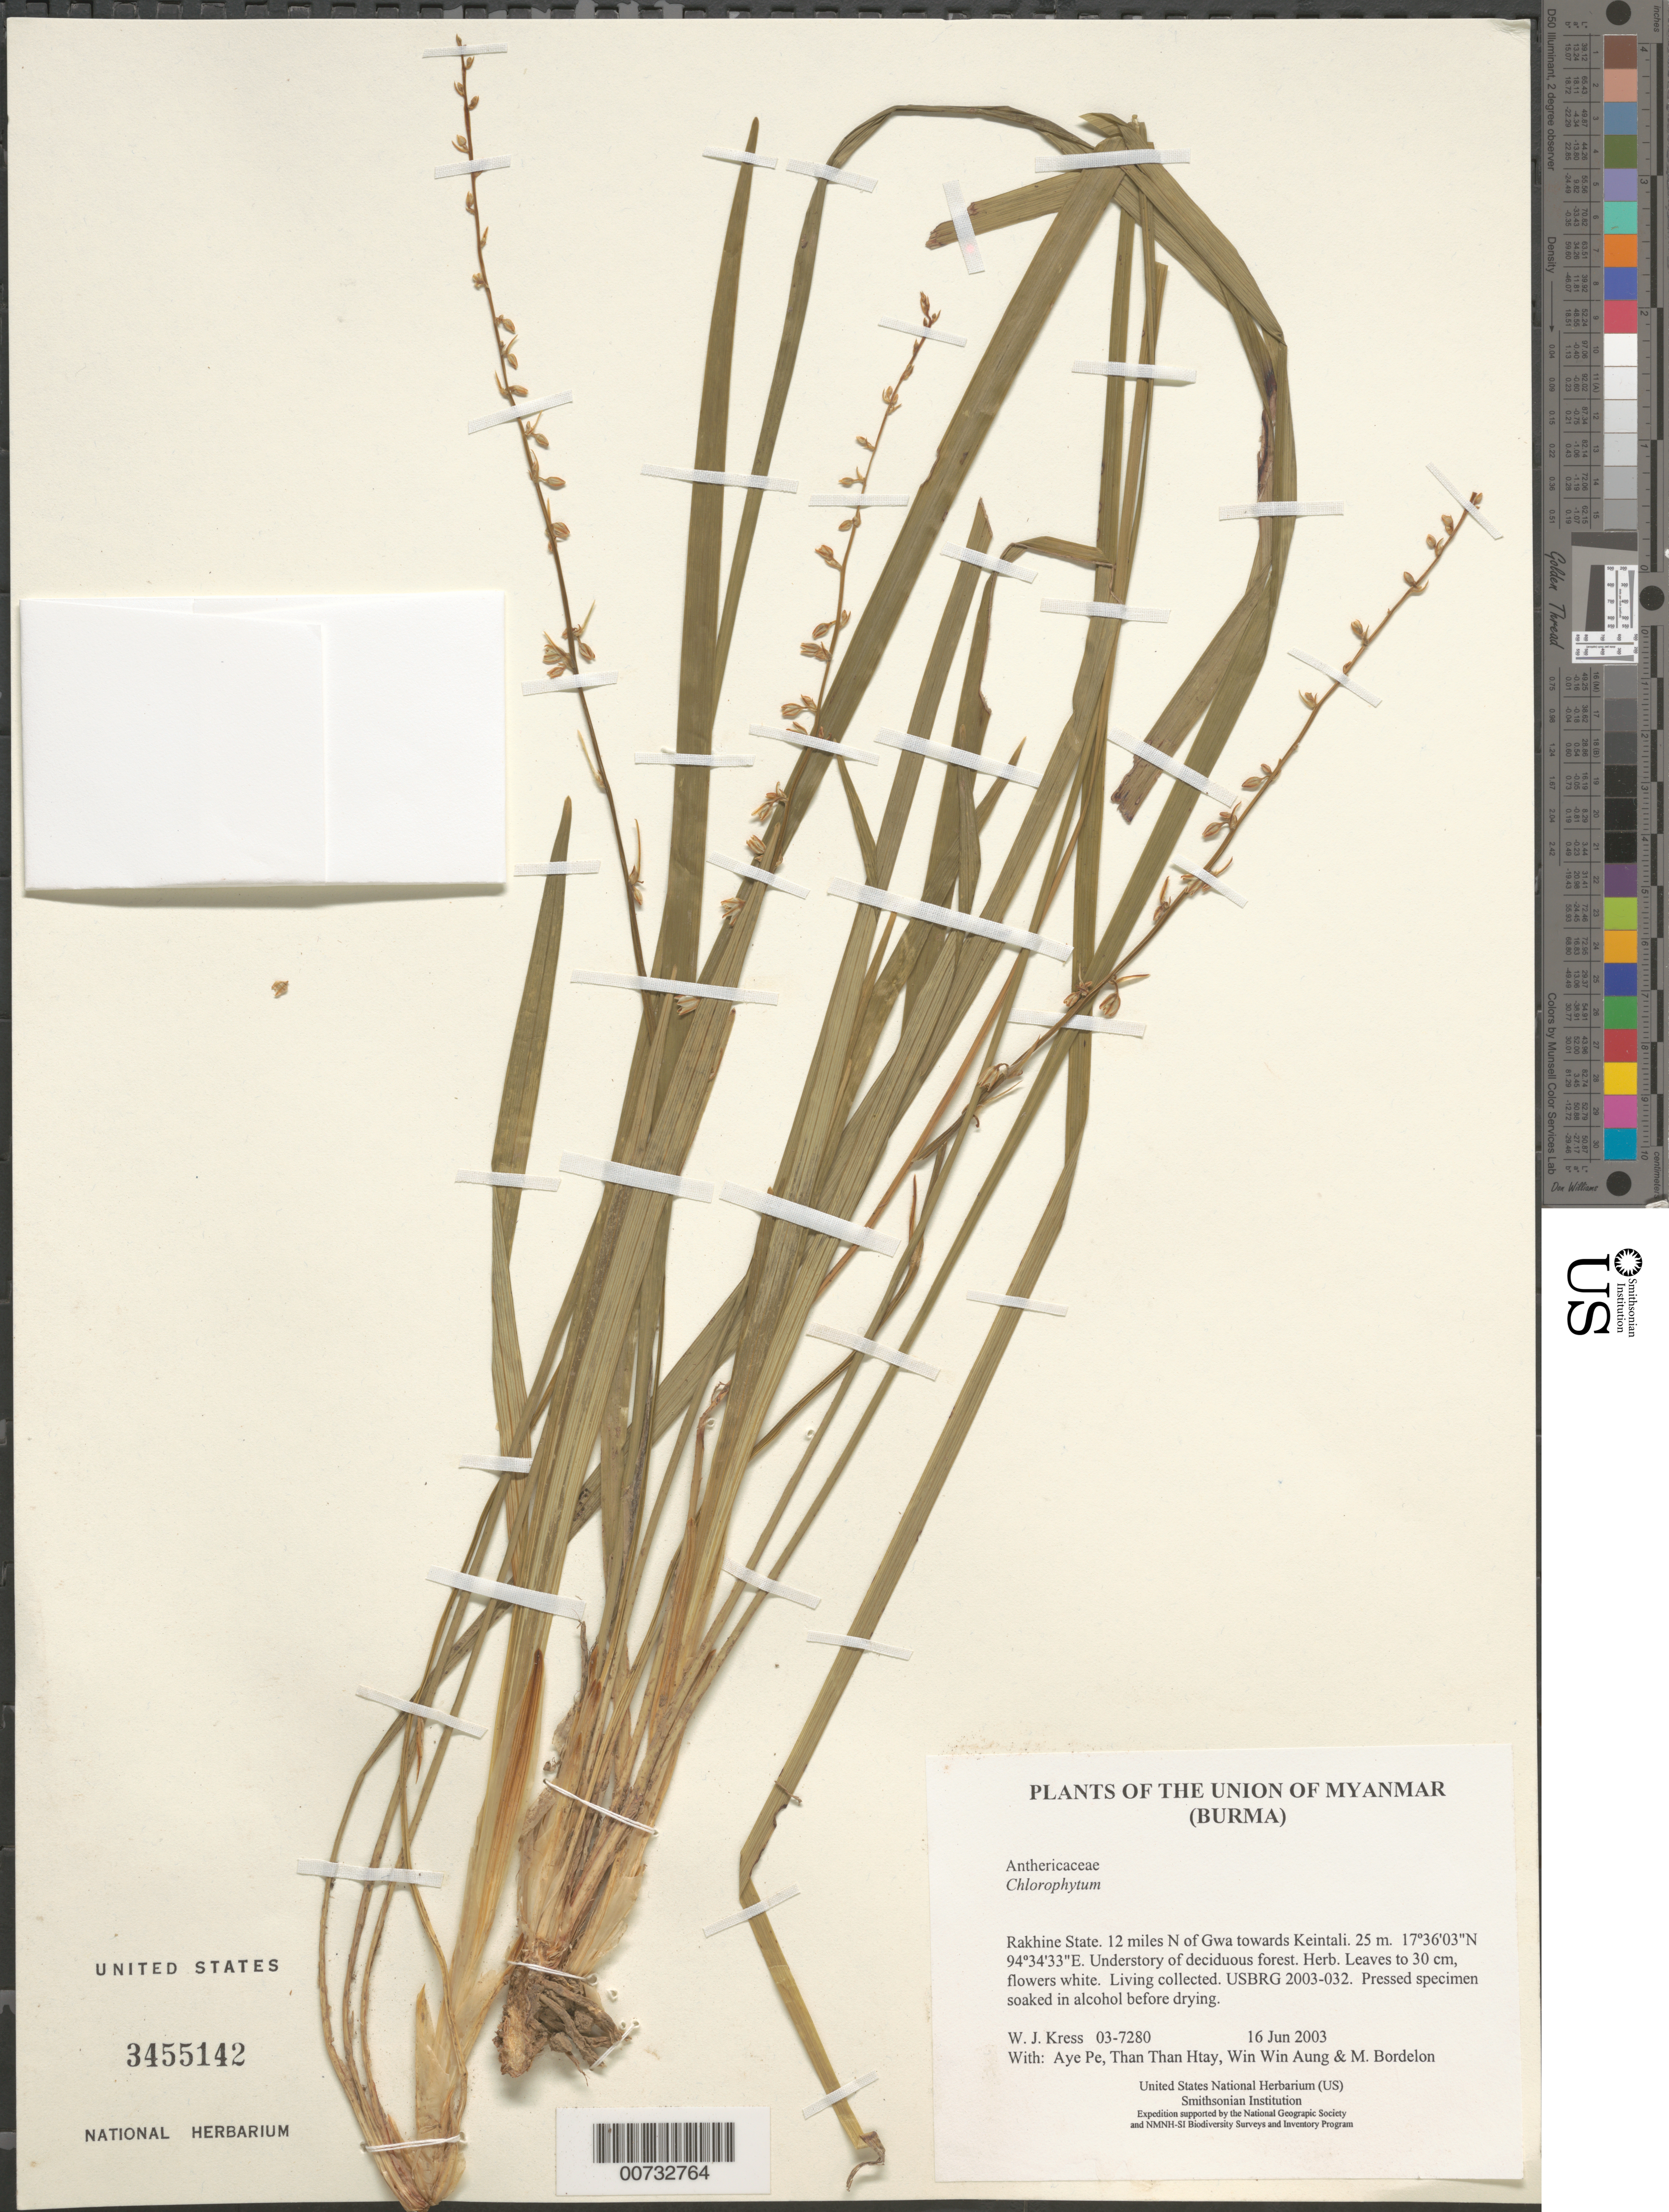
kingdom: Plantae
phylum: Tracheophyta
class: Liliopsida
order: Asparagales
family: Asparagaceae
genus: Chlorophytum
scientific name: Chlorophytum sp.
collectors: W. J. Kress, Aye Pe, Than Than Htay, Win Win Aung & M. Bordelon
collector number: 03-7280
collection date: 2003-06-16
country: Myanmar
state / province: Rakhine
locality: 12 miles N of Gwa towards Keintali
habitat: Understory of deciduous forest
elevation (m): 25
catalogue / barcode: US 3455142